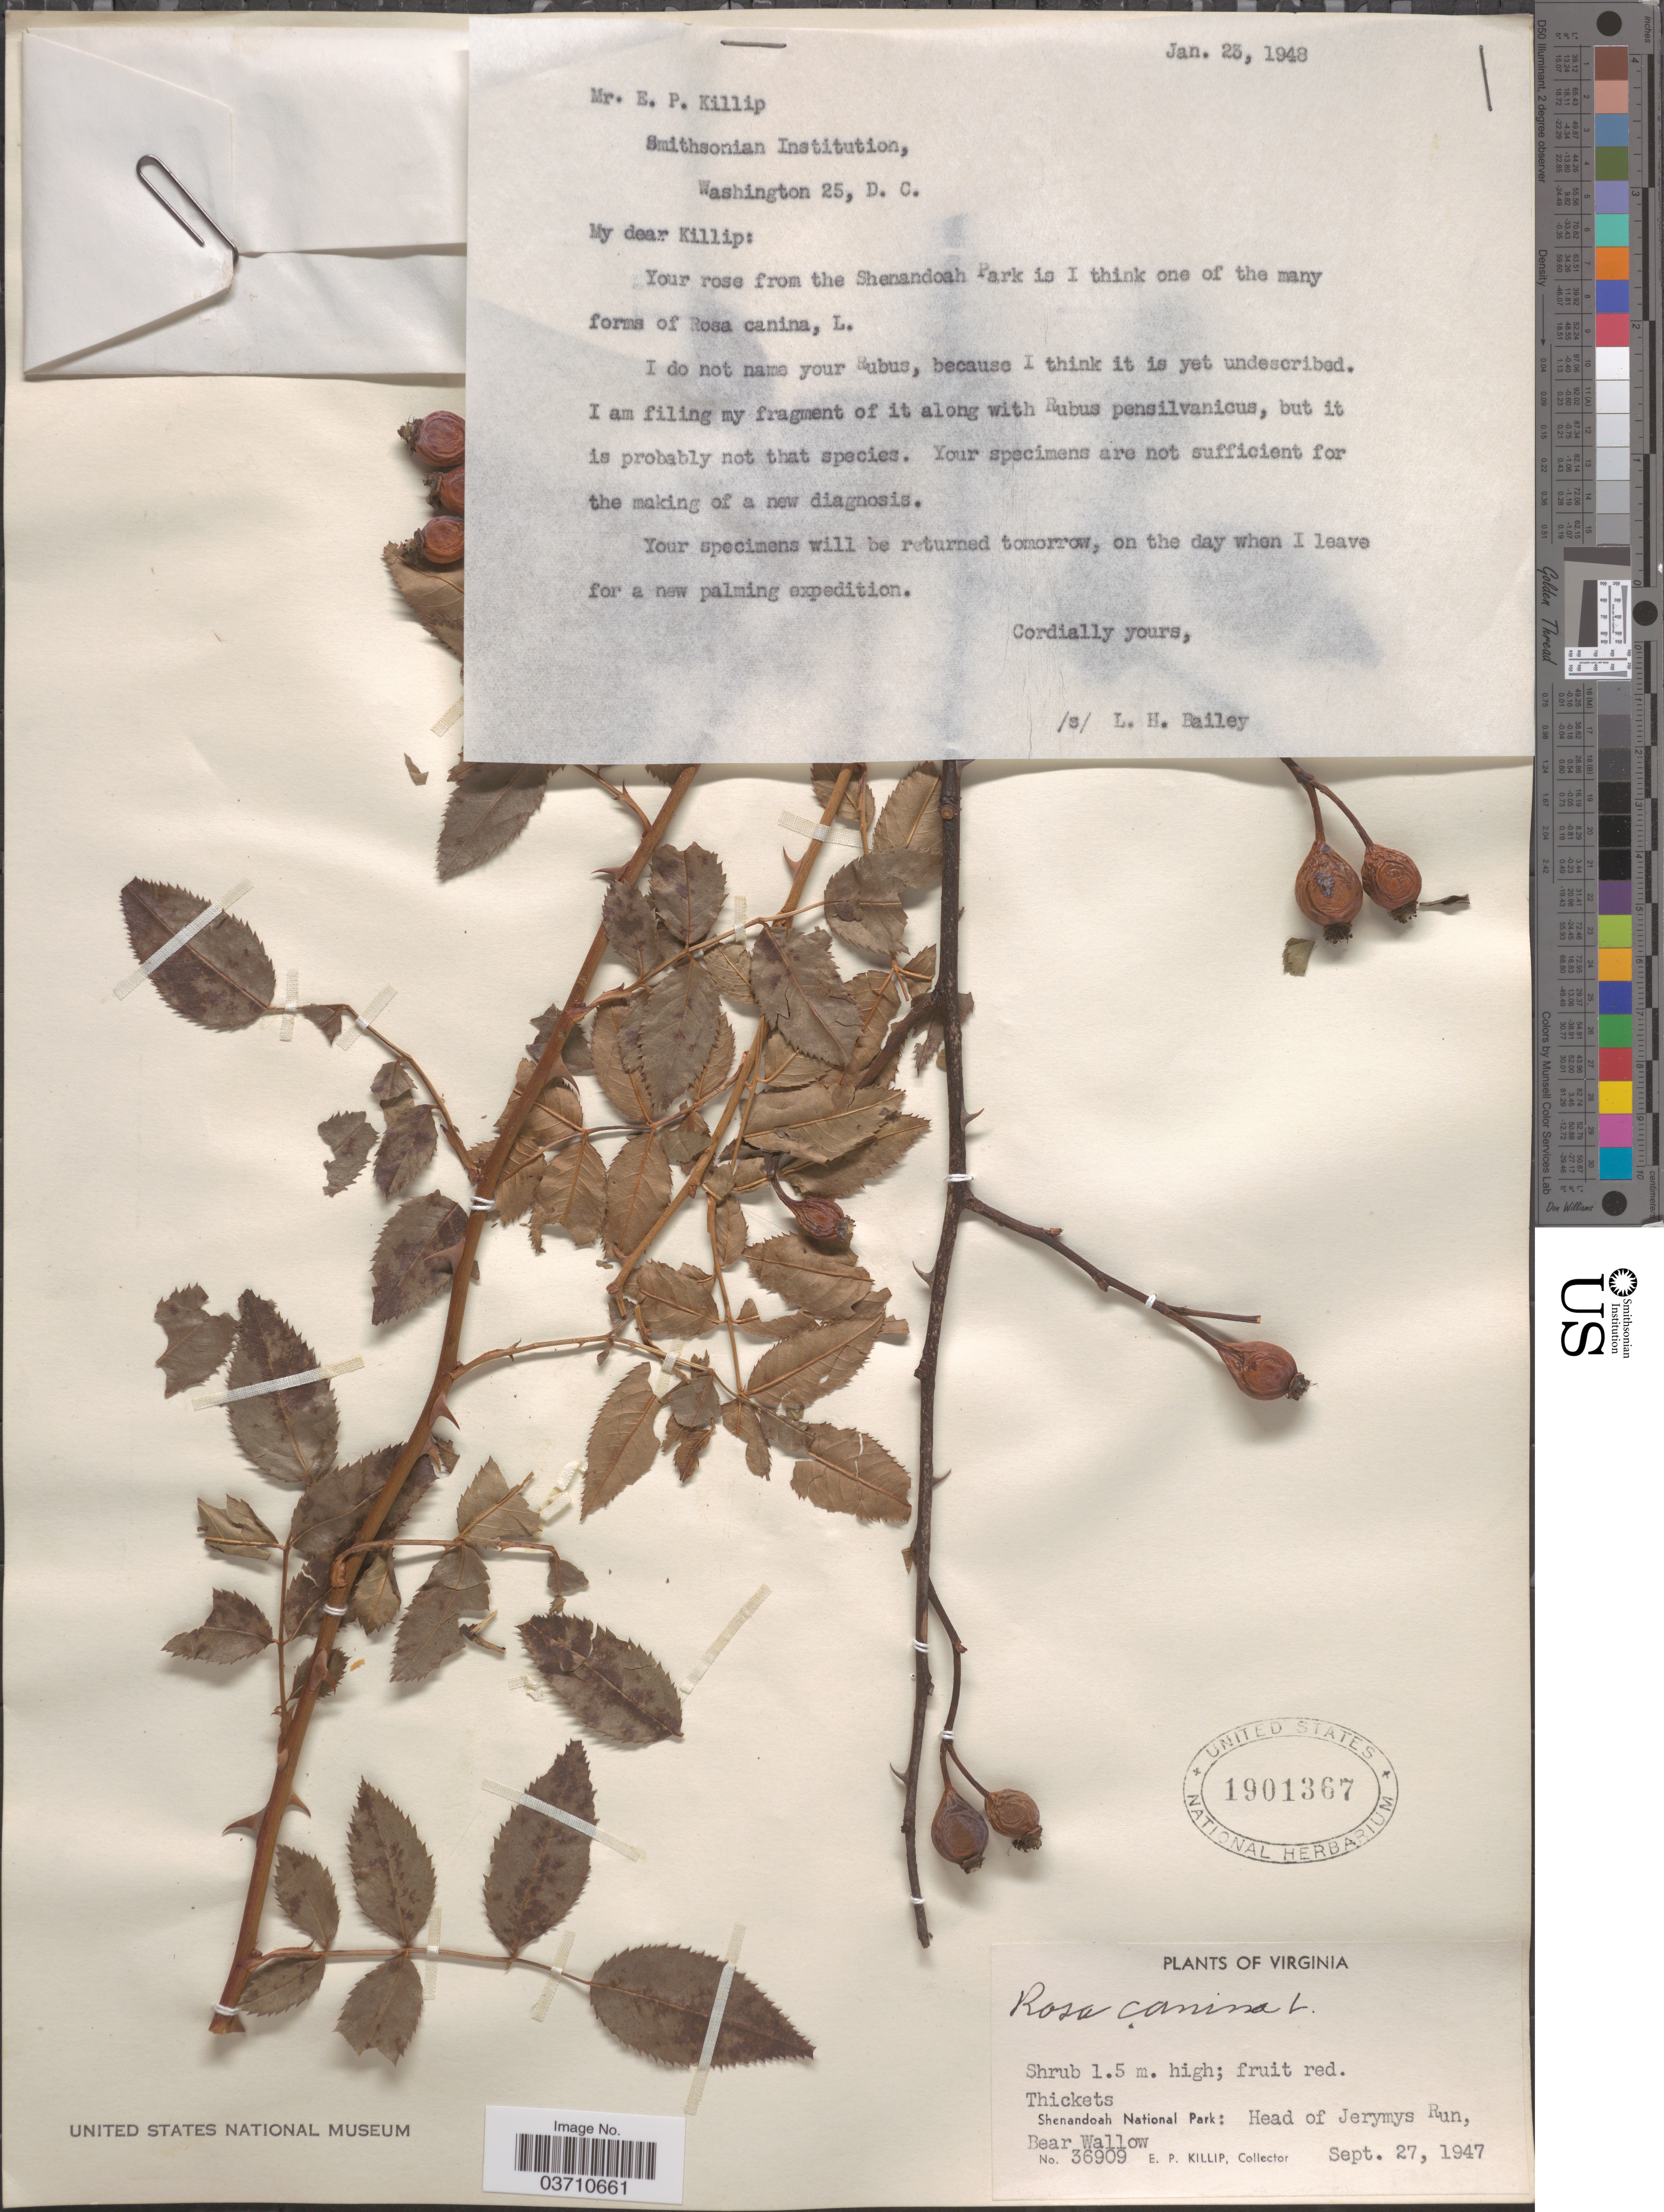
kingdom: Plantae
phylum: Tracheophyta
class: Magnoliopsida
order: Rosales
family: Rosaceae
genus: Rosa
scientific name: Rosa canina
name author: L.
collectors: E. P. Killip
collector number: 36909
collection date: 1947-09-27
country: United States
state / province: Virginia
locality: Shenandoah National Park: Head of Jerymys Run, Bear Wallow.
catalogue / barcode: US 1901367